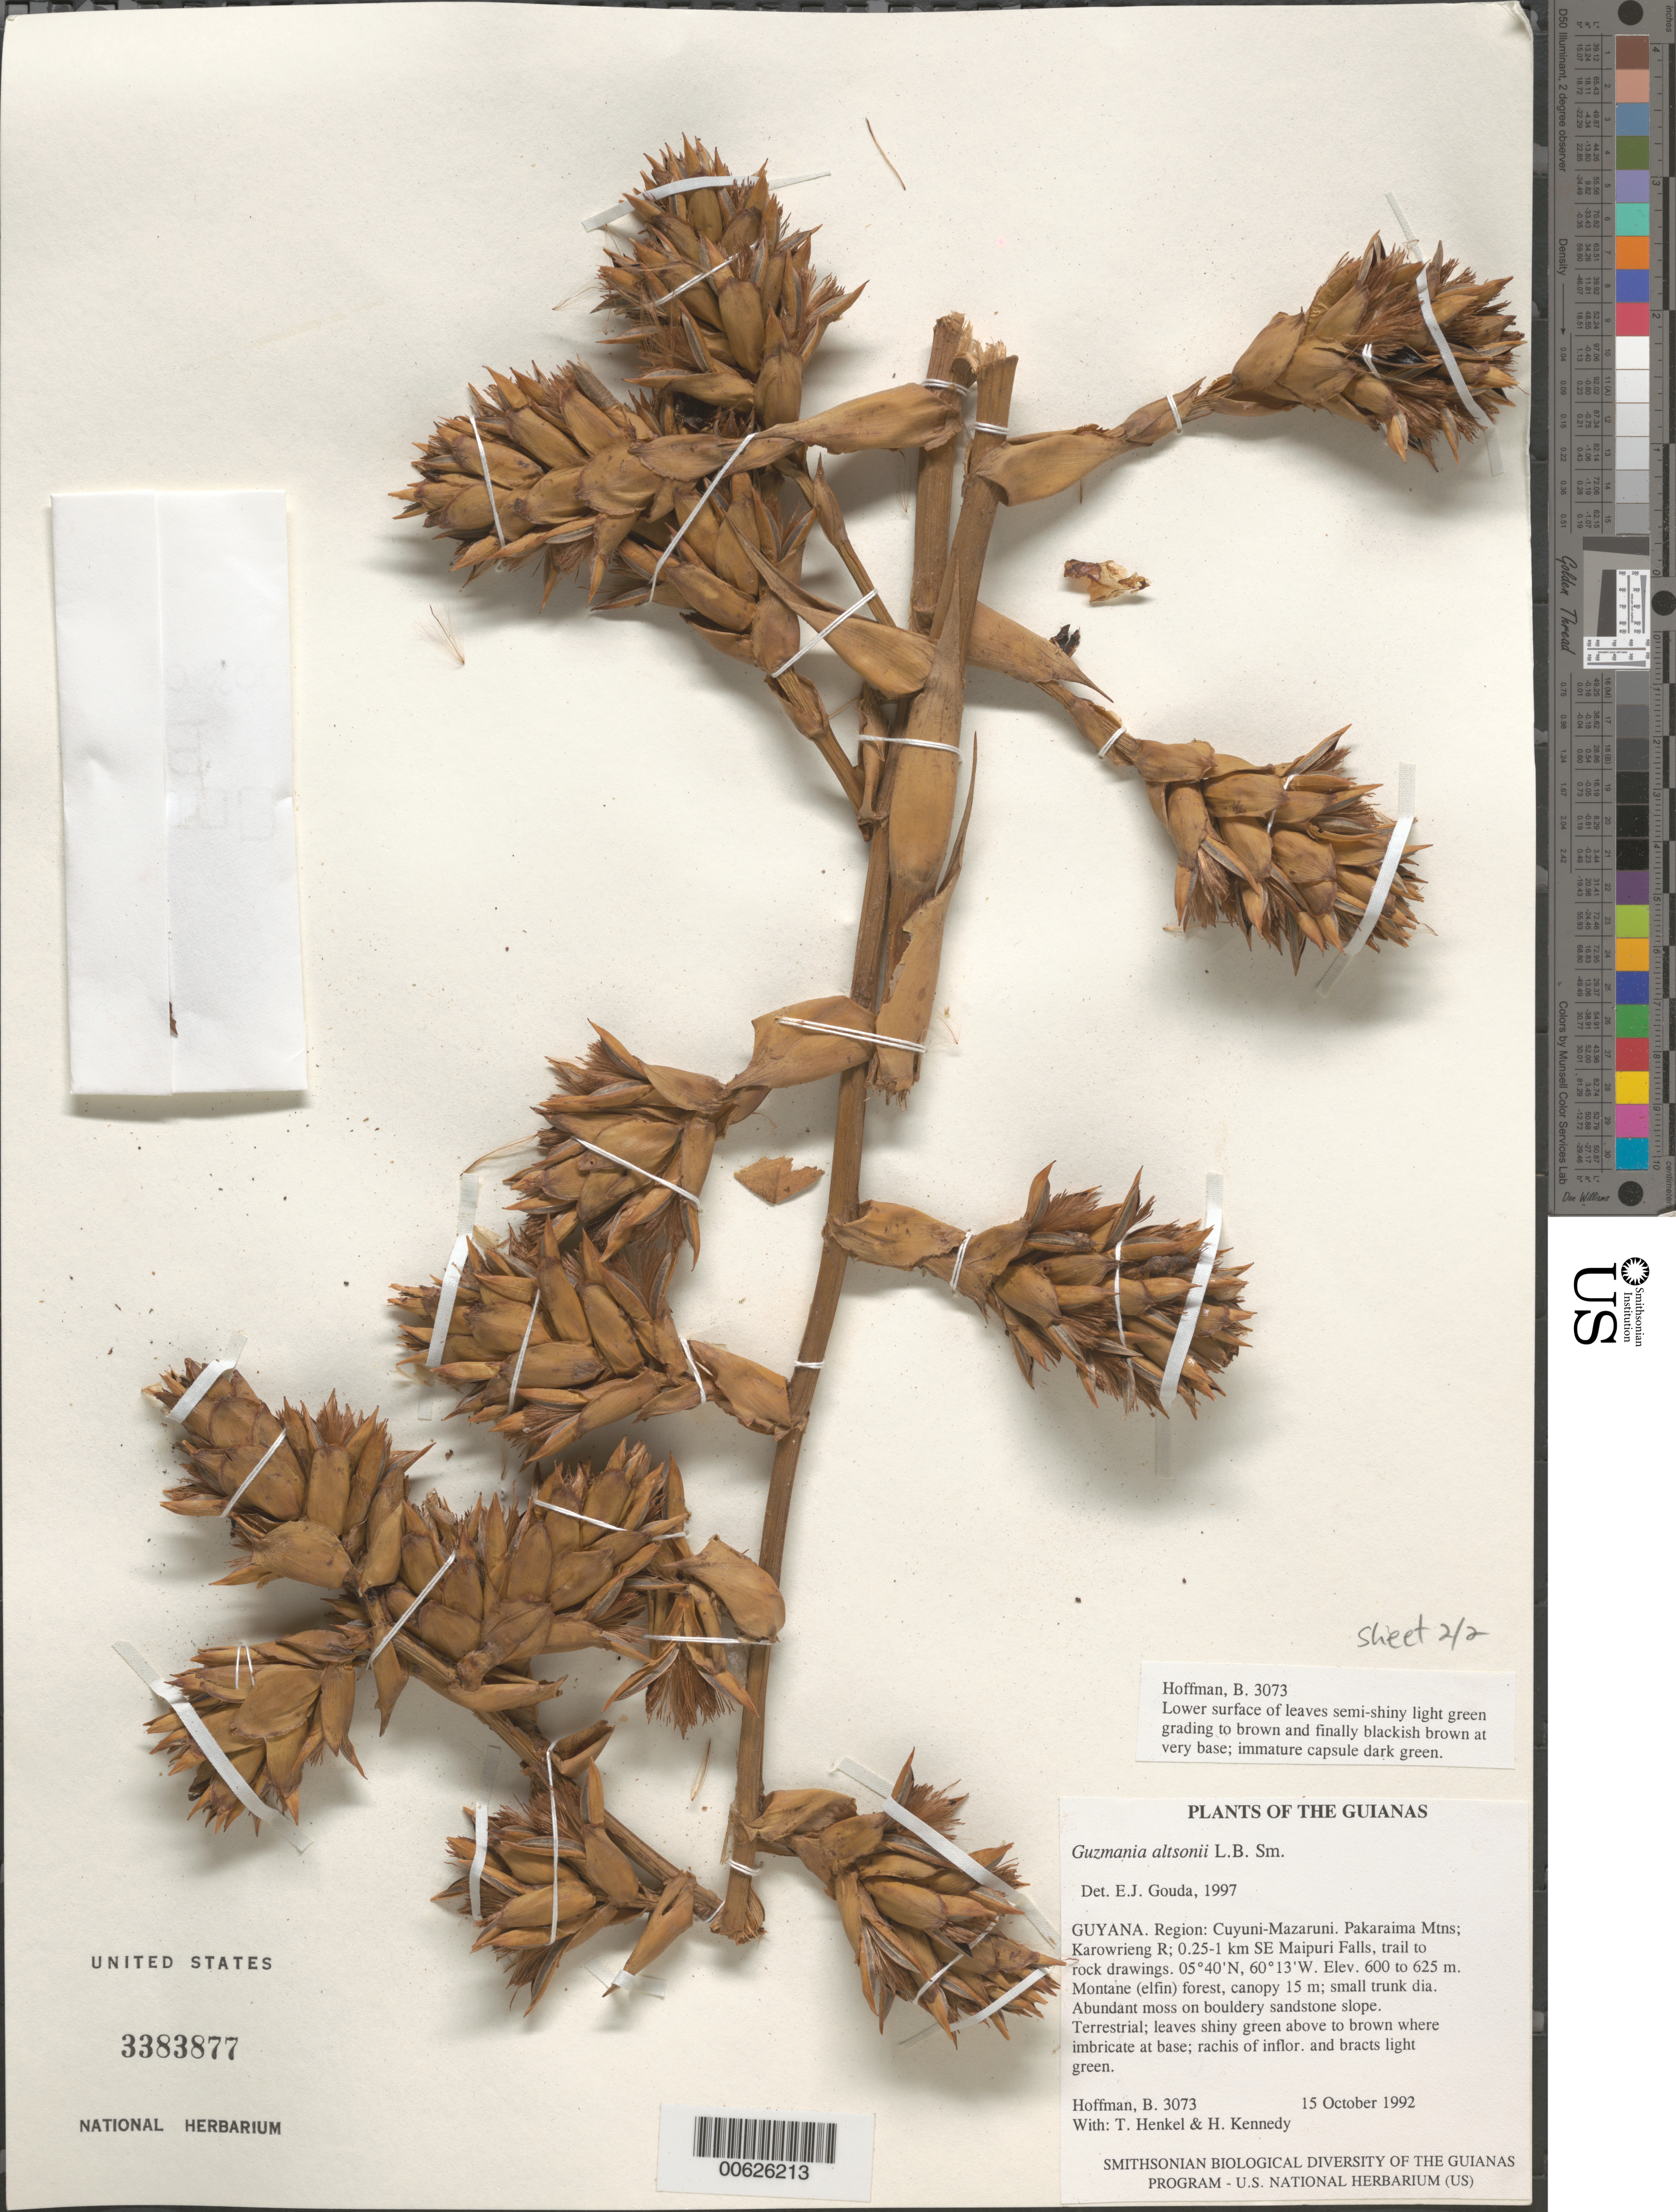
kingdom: Plantae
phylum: Tracheophyta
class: Liliopsida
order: Poales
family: Bromeliaceae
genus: Guzmania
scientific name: Guzmania altsonii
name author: L.B. Sm.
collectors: B. Hoffman, T. Henkel & H. Kennedy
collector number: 3073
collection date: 1992-10-15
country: Guyana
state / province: Cuyuni-Mazaruni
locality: Pakaraima Mtns; Karowrieng R; 0.25-1 km SE Maipuri Falls, trail to rock drawings.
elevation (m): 600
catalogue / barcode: US 3383877